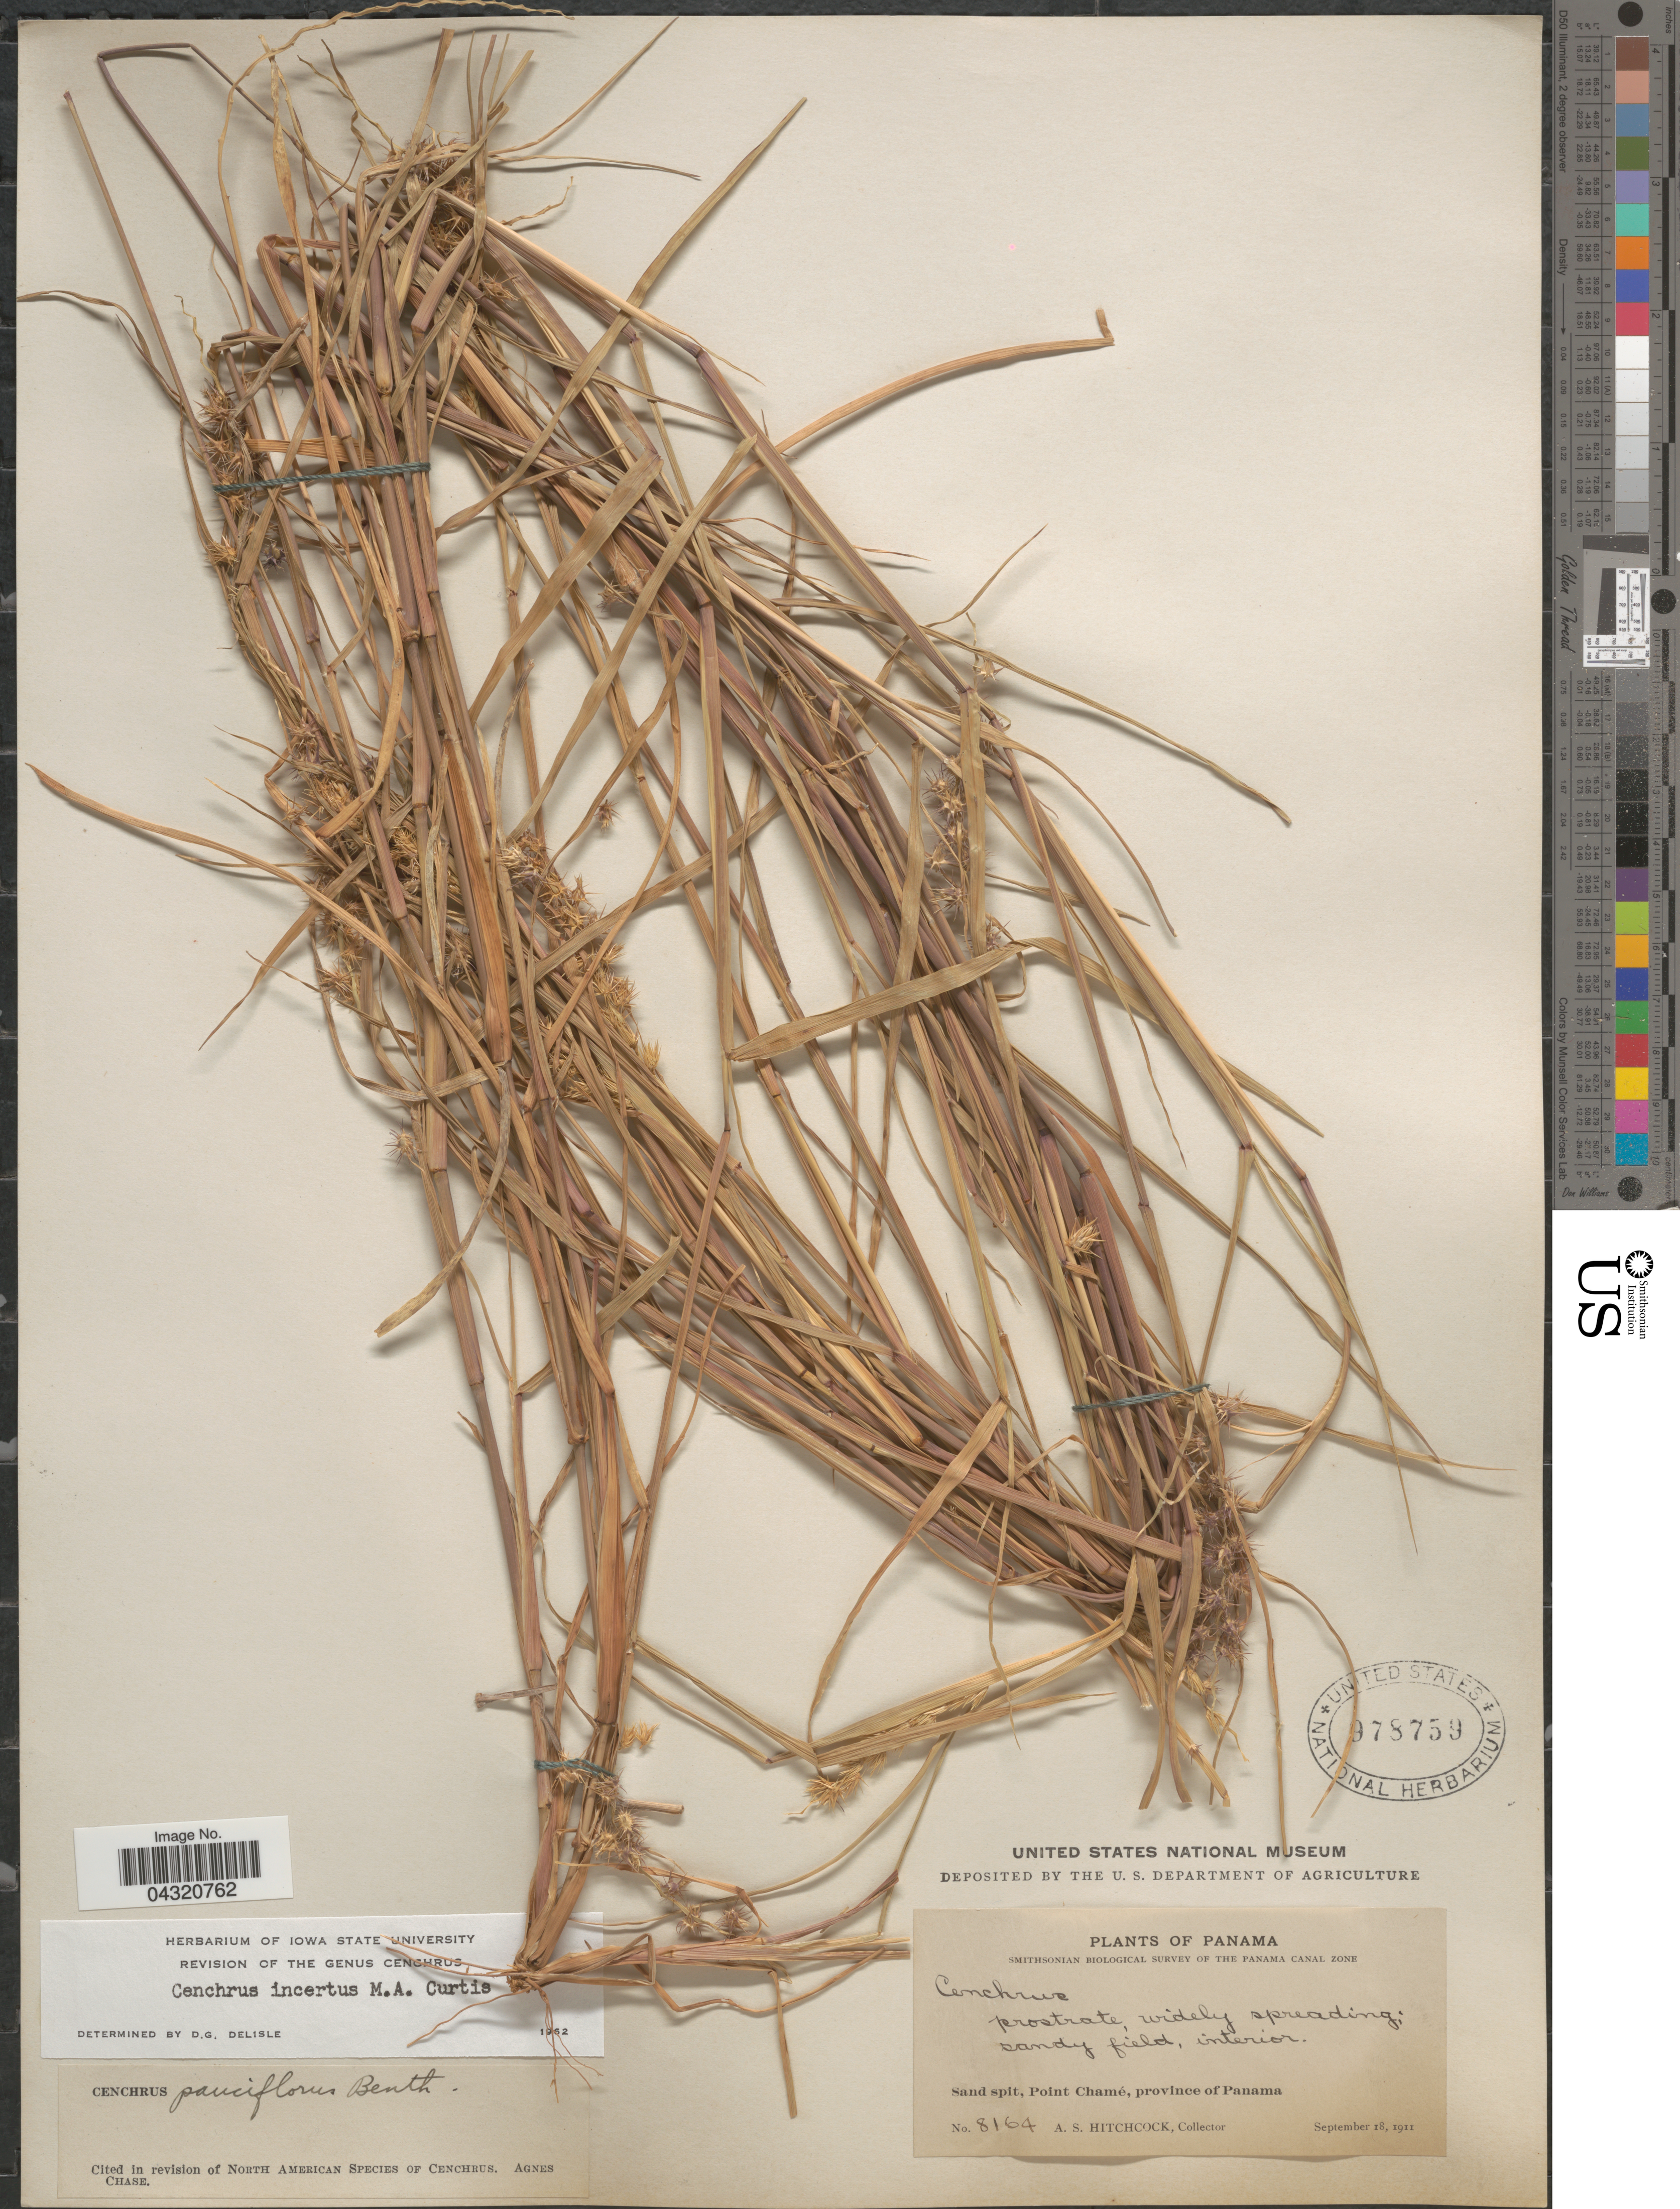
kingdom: Plantae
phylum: Tracheophyta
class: Liliopsida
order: Poales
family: Poaceae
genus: Cenchrus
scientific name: Cenchrus spinifex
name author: Cav.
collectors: A. S. Hitchcock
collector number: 8164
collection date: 1911-09-18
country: Panama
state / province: Panamá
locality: Smithsonian Biological Survey of the Panama Canal Zone. Sand spit, Point Chamé.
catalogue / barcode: US 978759